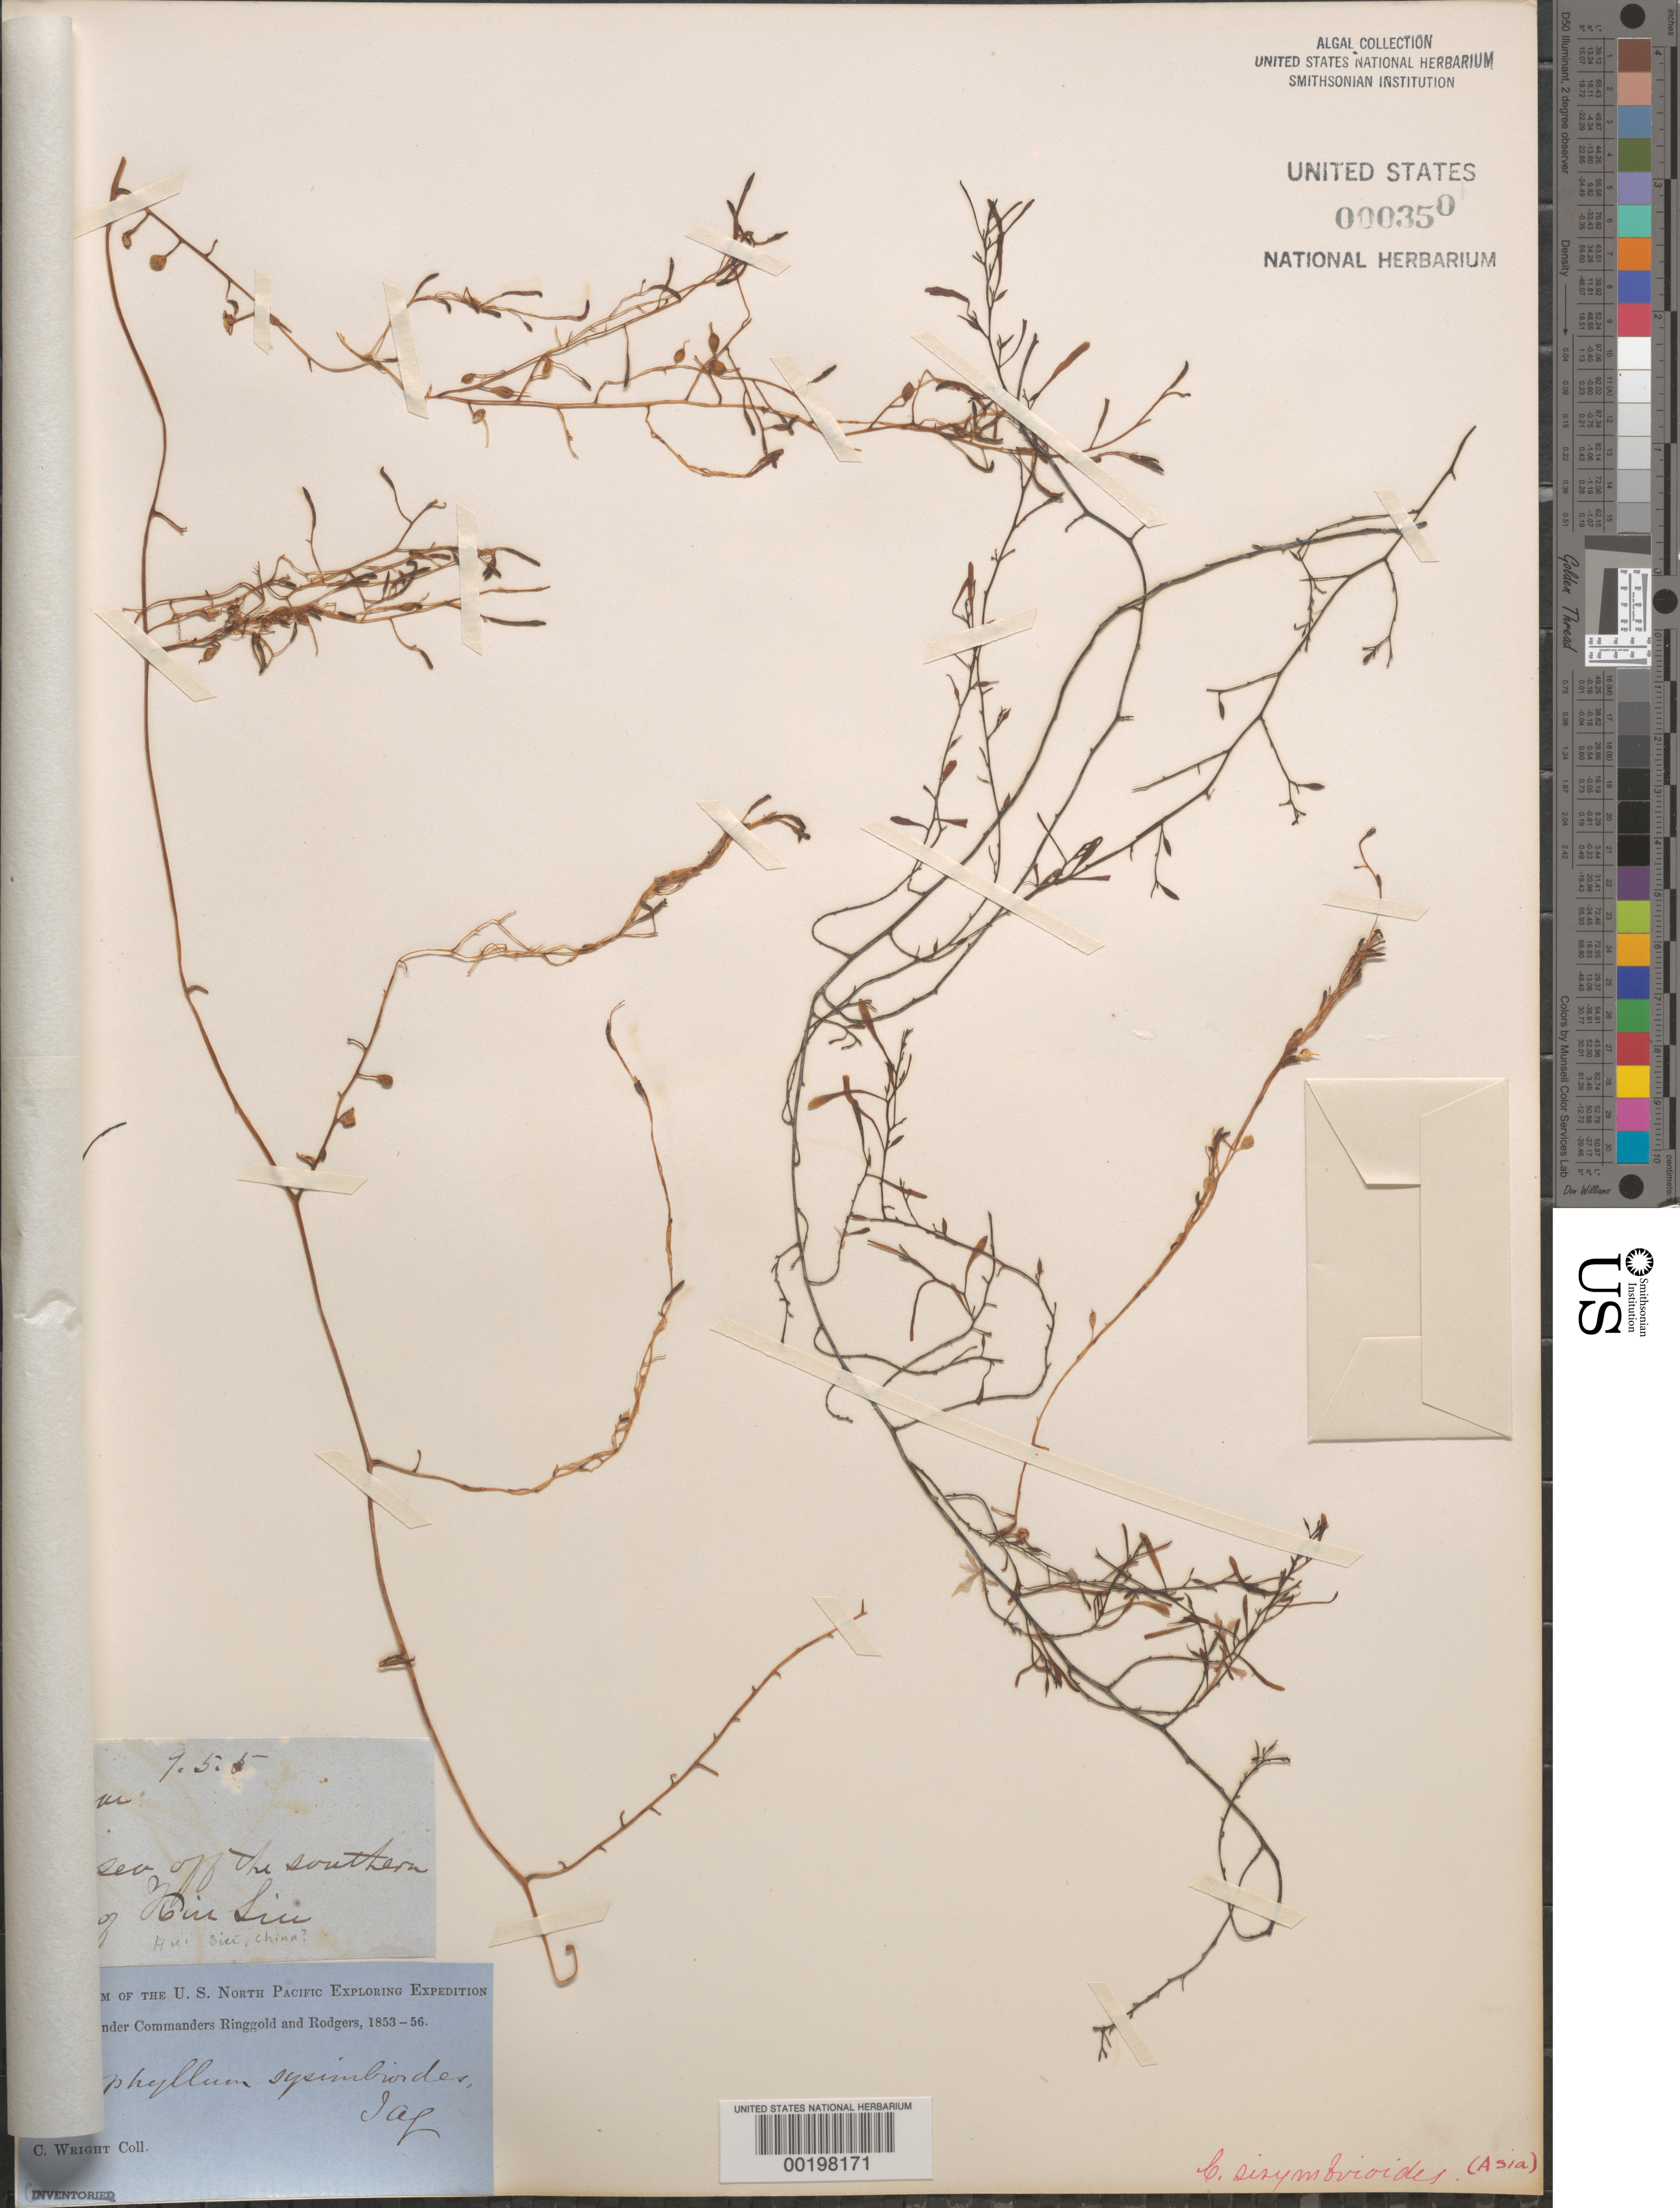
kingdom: Chromista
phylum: Ochrophyta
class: Phaeophyceae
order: Fucales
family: Sargassaceae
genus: Myagropsis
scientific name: Myagropsis myagroides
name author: (H. Mertens & Turner) Fensholt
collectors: C. Wright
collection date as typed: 09 May 1855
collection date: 1855-05-09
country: China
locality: Off southern Hui Siu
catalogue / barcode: US 350